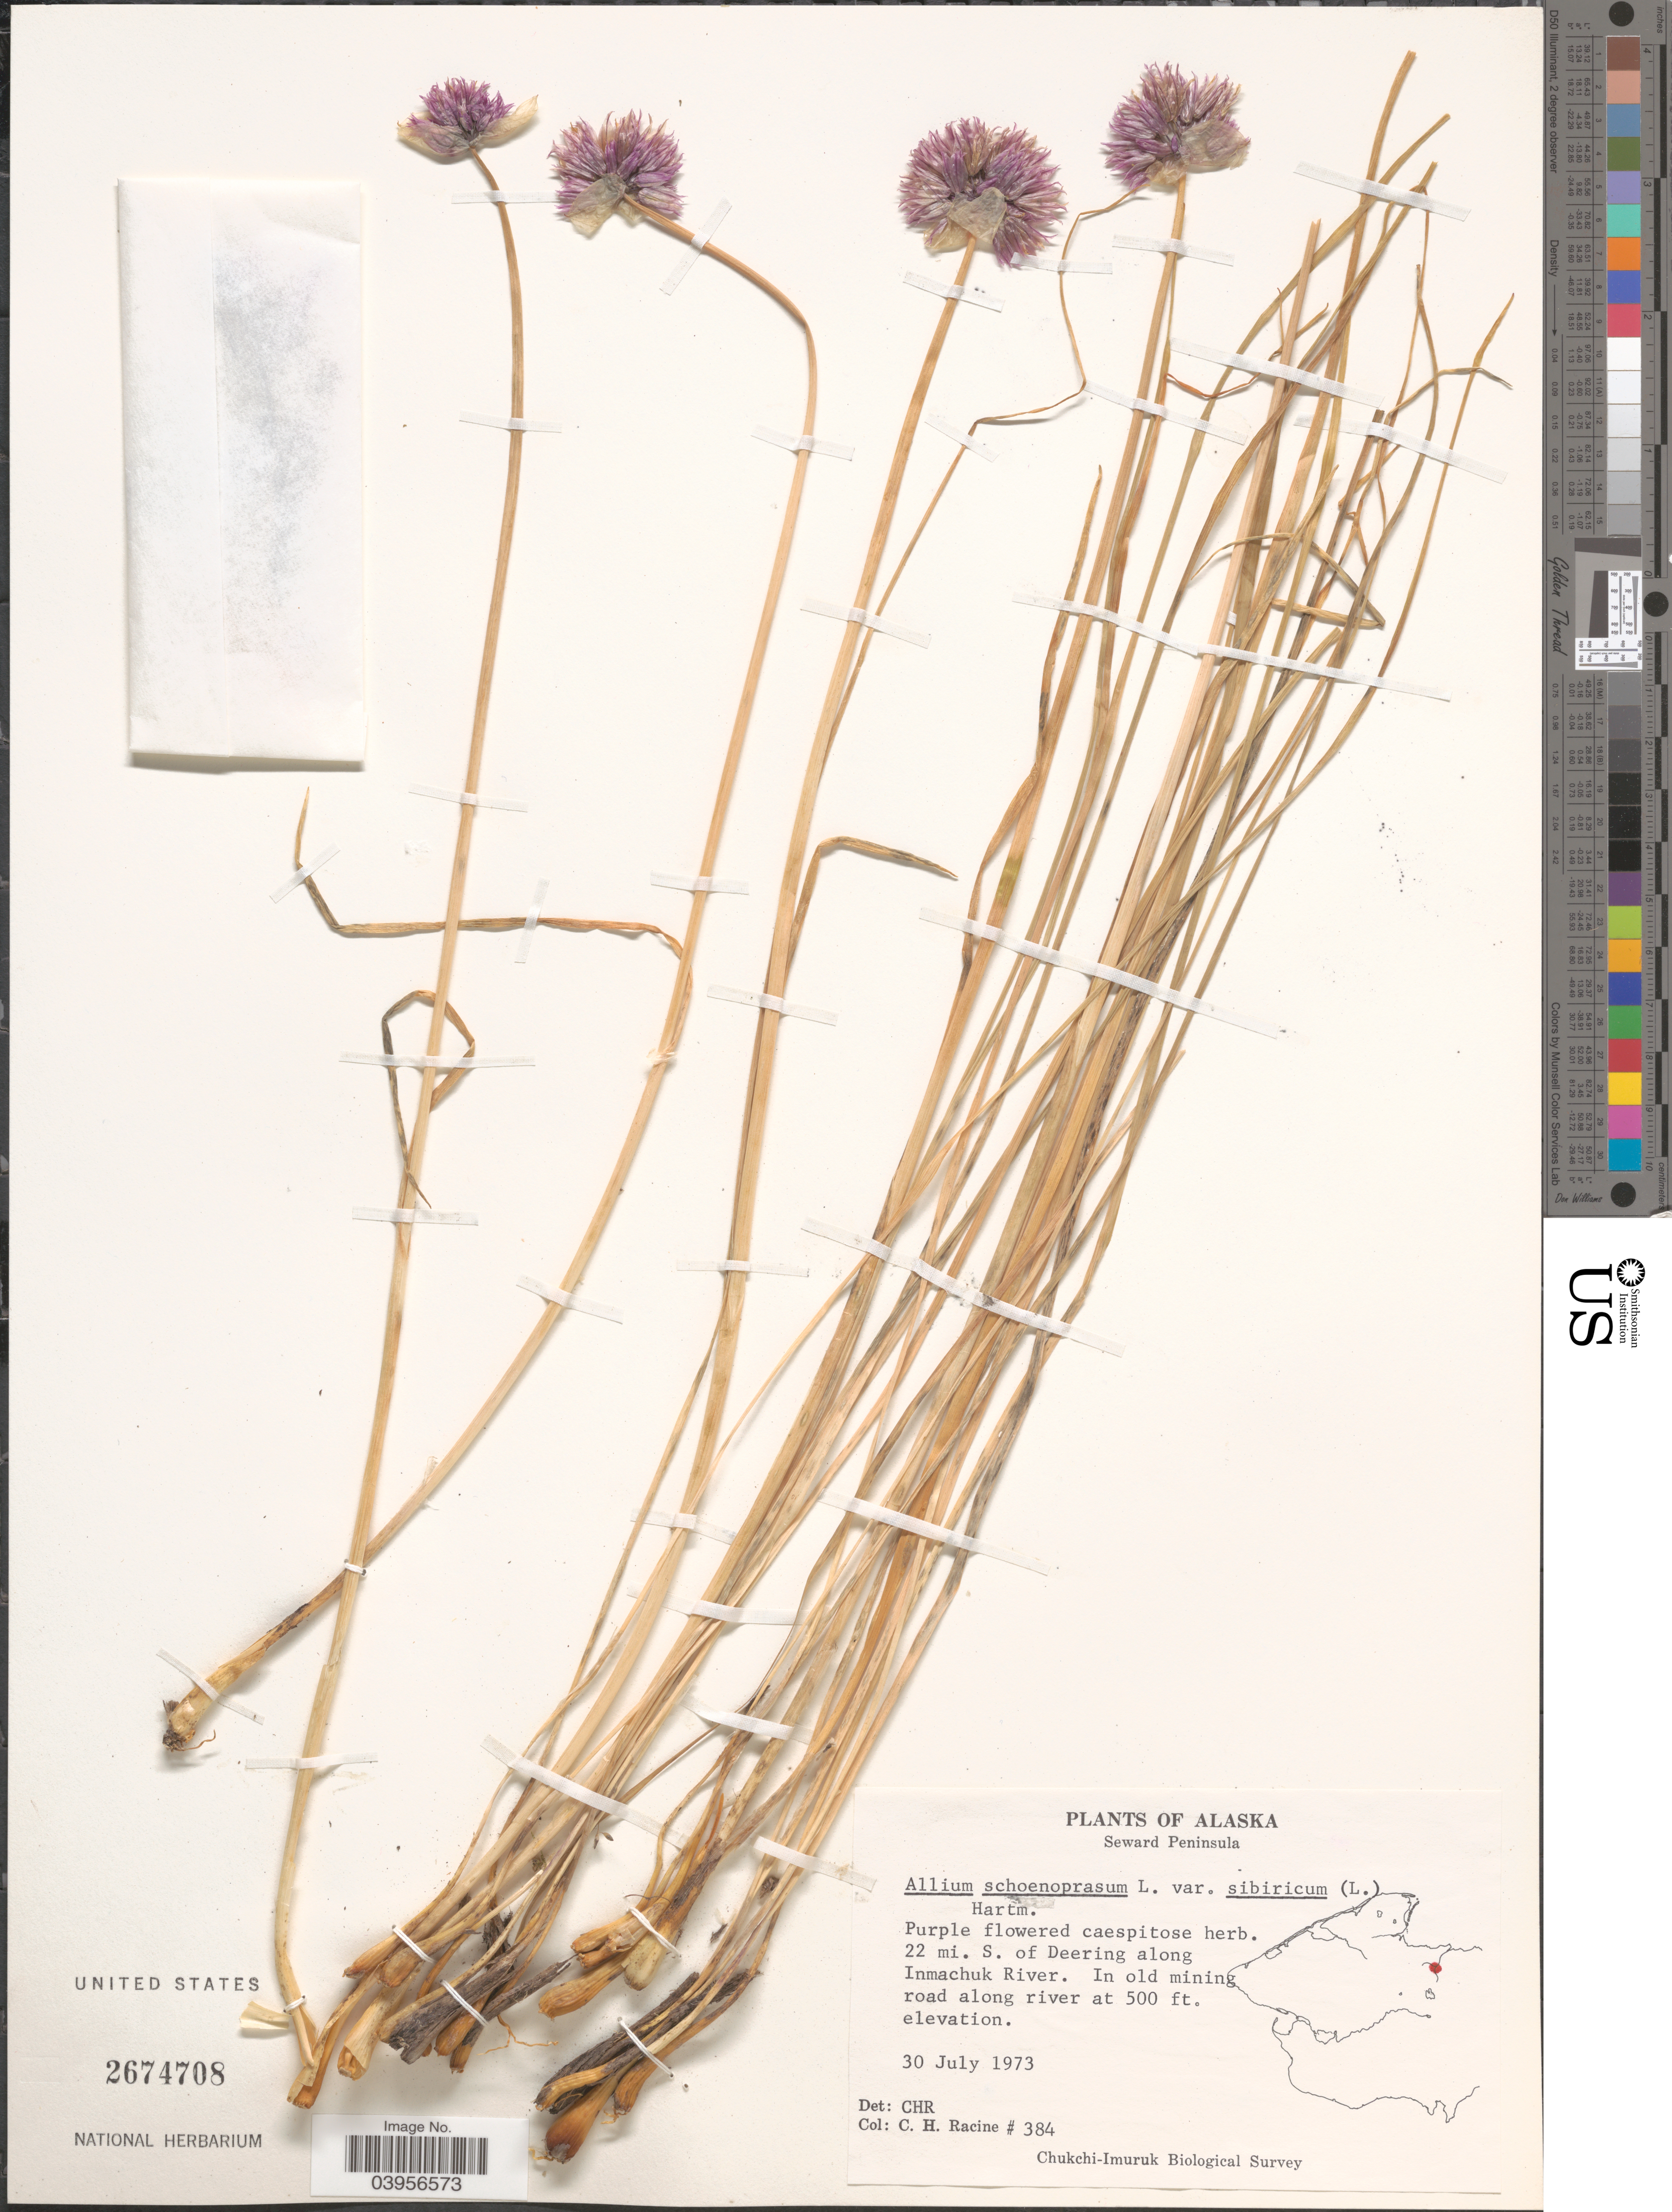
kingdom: Plantae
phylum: Tracheophyta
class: Liliopsida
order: Asparagales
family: Amaryllidaceae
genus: Allium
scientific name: Allium schoenoprasum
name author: L.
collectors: C. Racine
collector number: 384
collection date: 1973-07-30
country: United States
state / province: Alaska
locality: Seward Peninsula. 22 mi. S. of Deering along Inmachuk River.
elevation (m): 152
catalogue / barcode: US 2674708